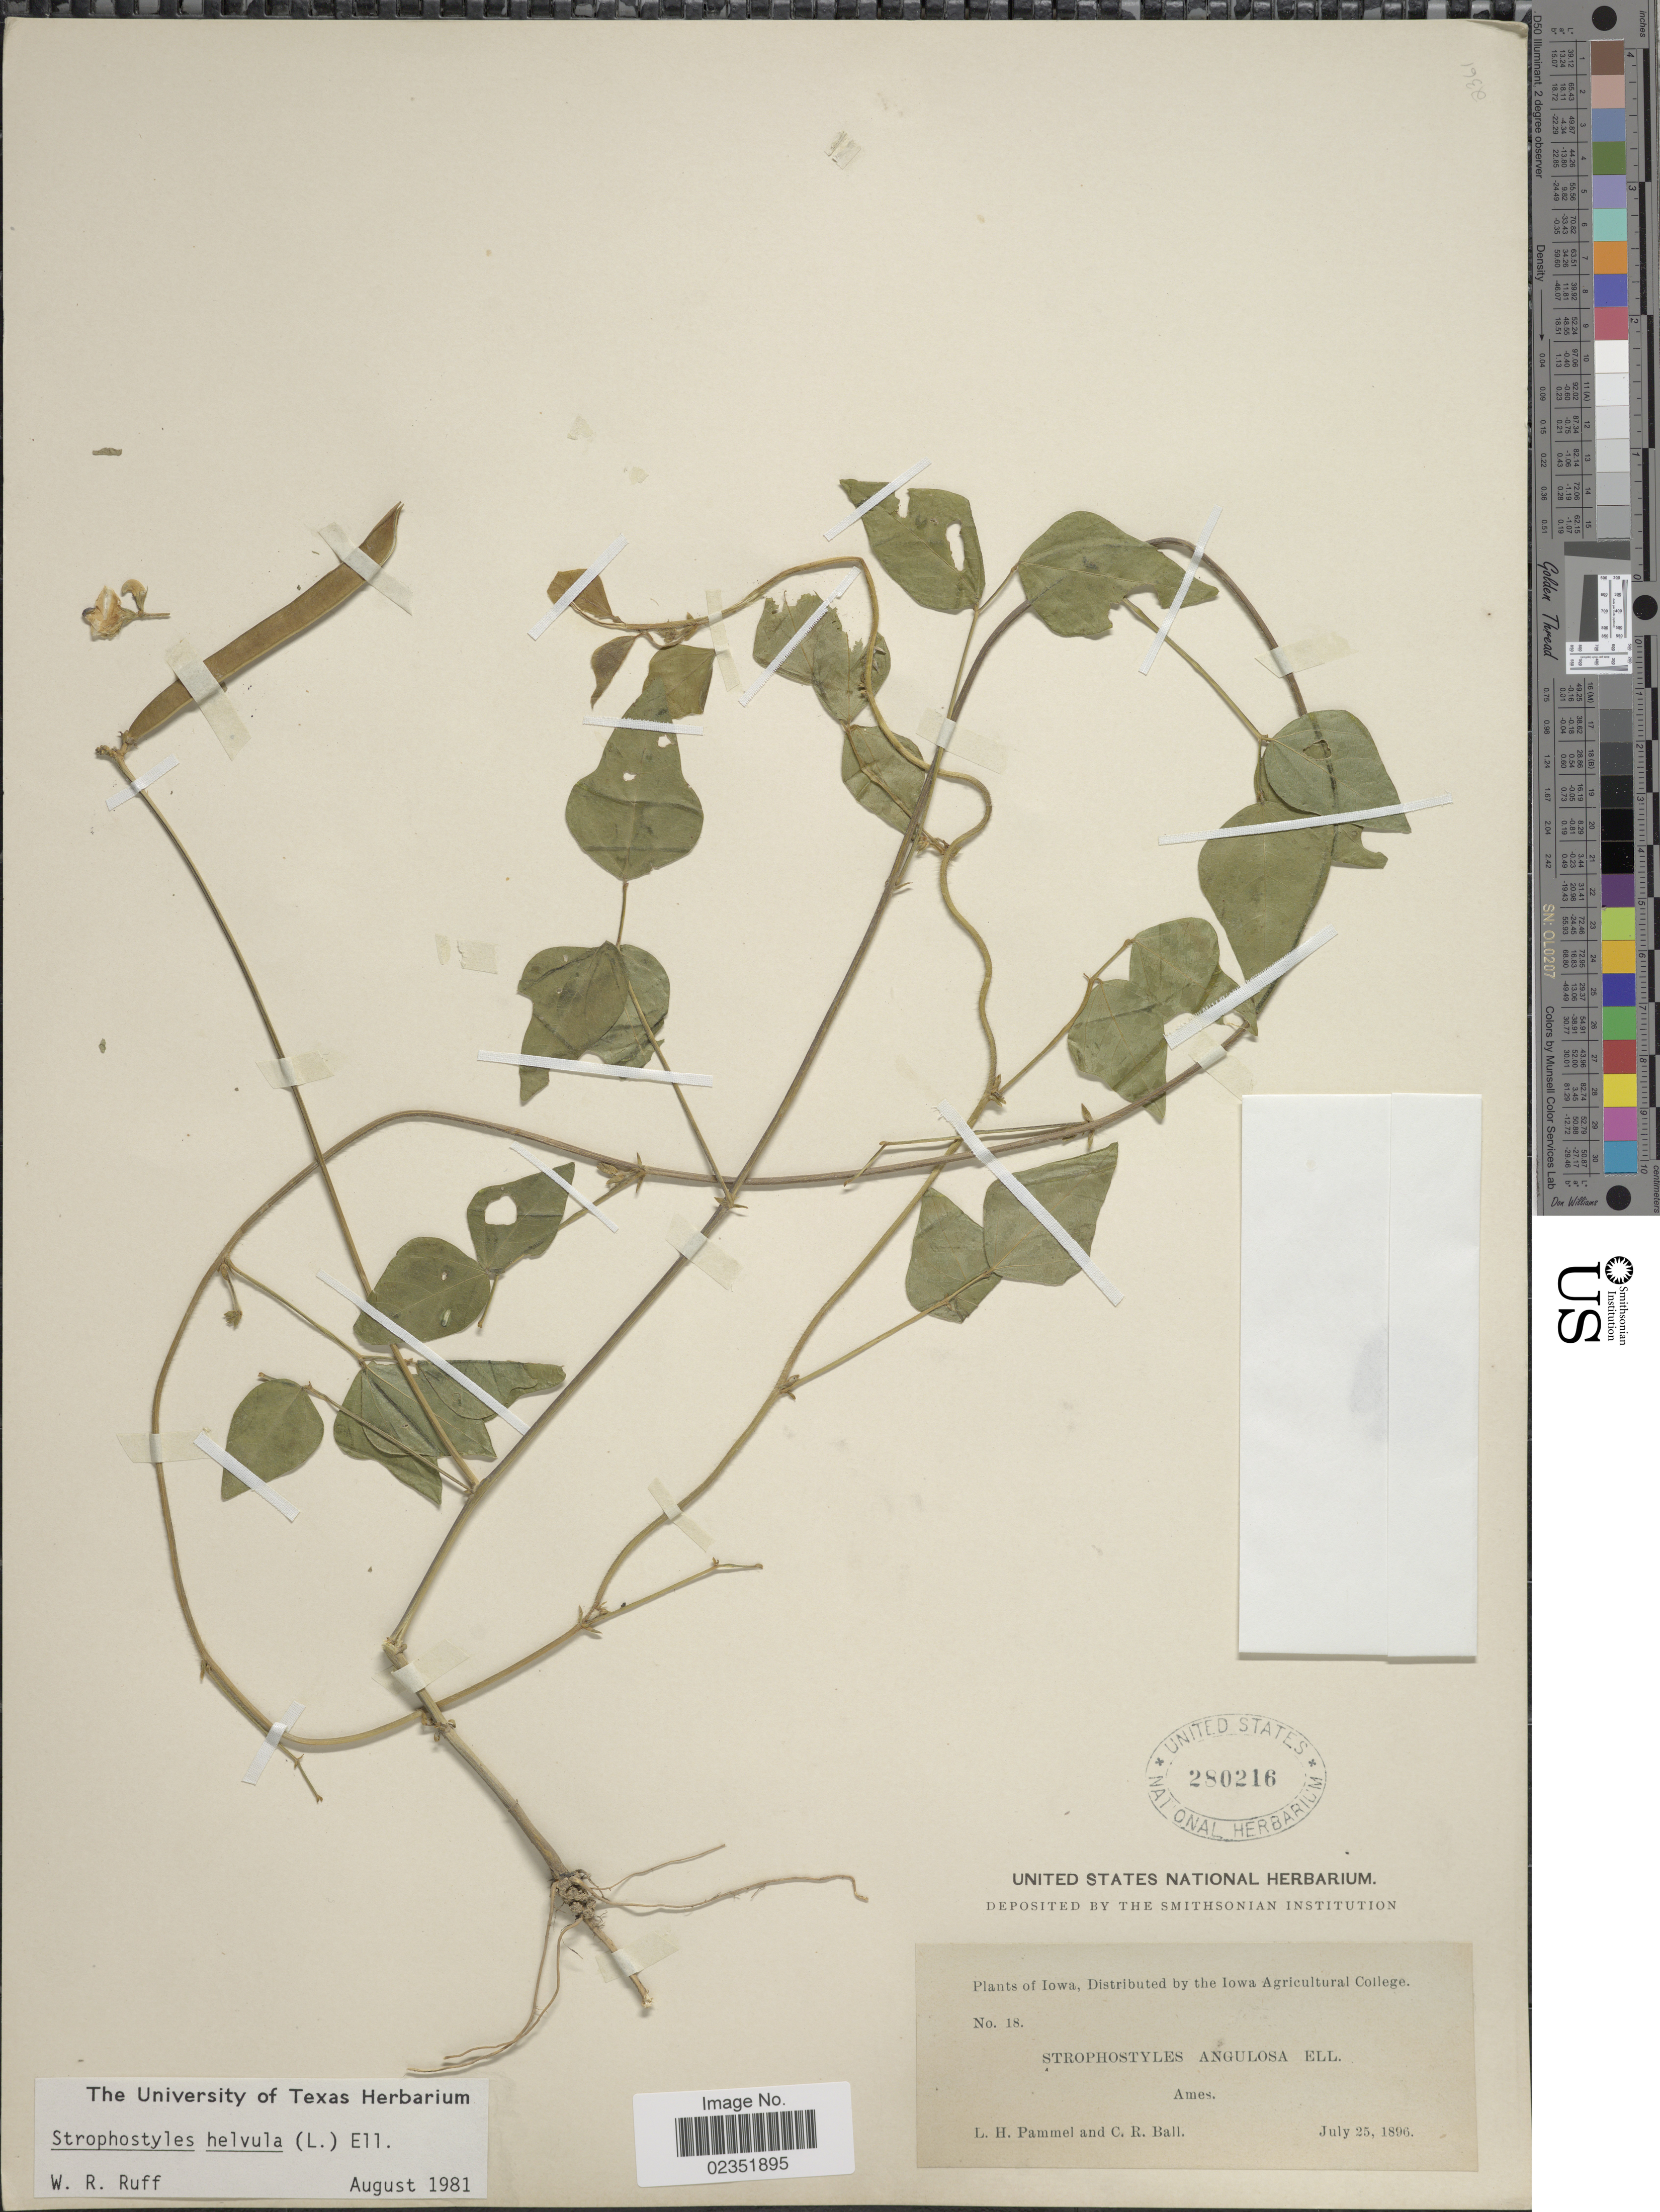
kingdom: Plantae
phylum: Tracheophyta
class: Magnoliopsida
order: Fabales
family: Fabaceae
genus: Strophostyles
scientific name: Strophostyles helvola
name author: (L.) Elliott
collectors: L. Pammel & C. R. Ball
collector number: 18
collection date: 1896-07-25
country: United States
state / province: Iowa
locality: Ames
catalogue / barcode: US 280216